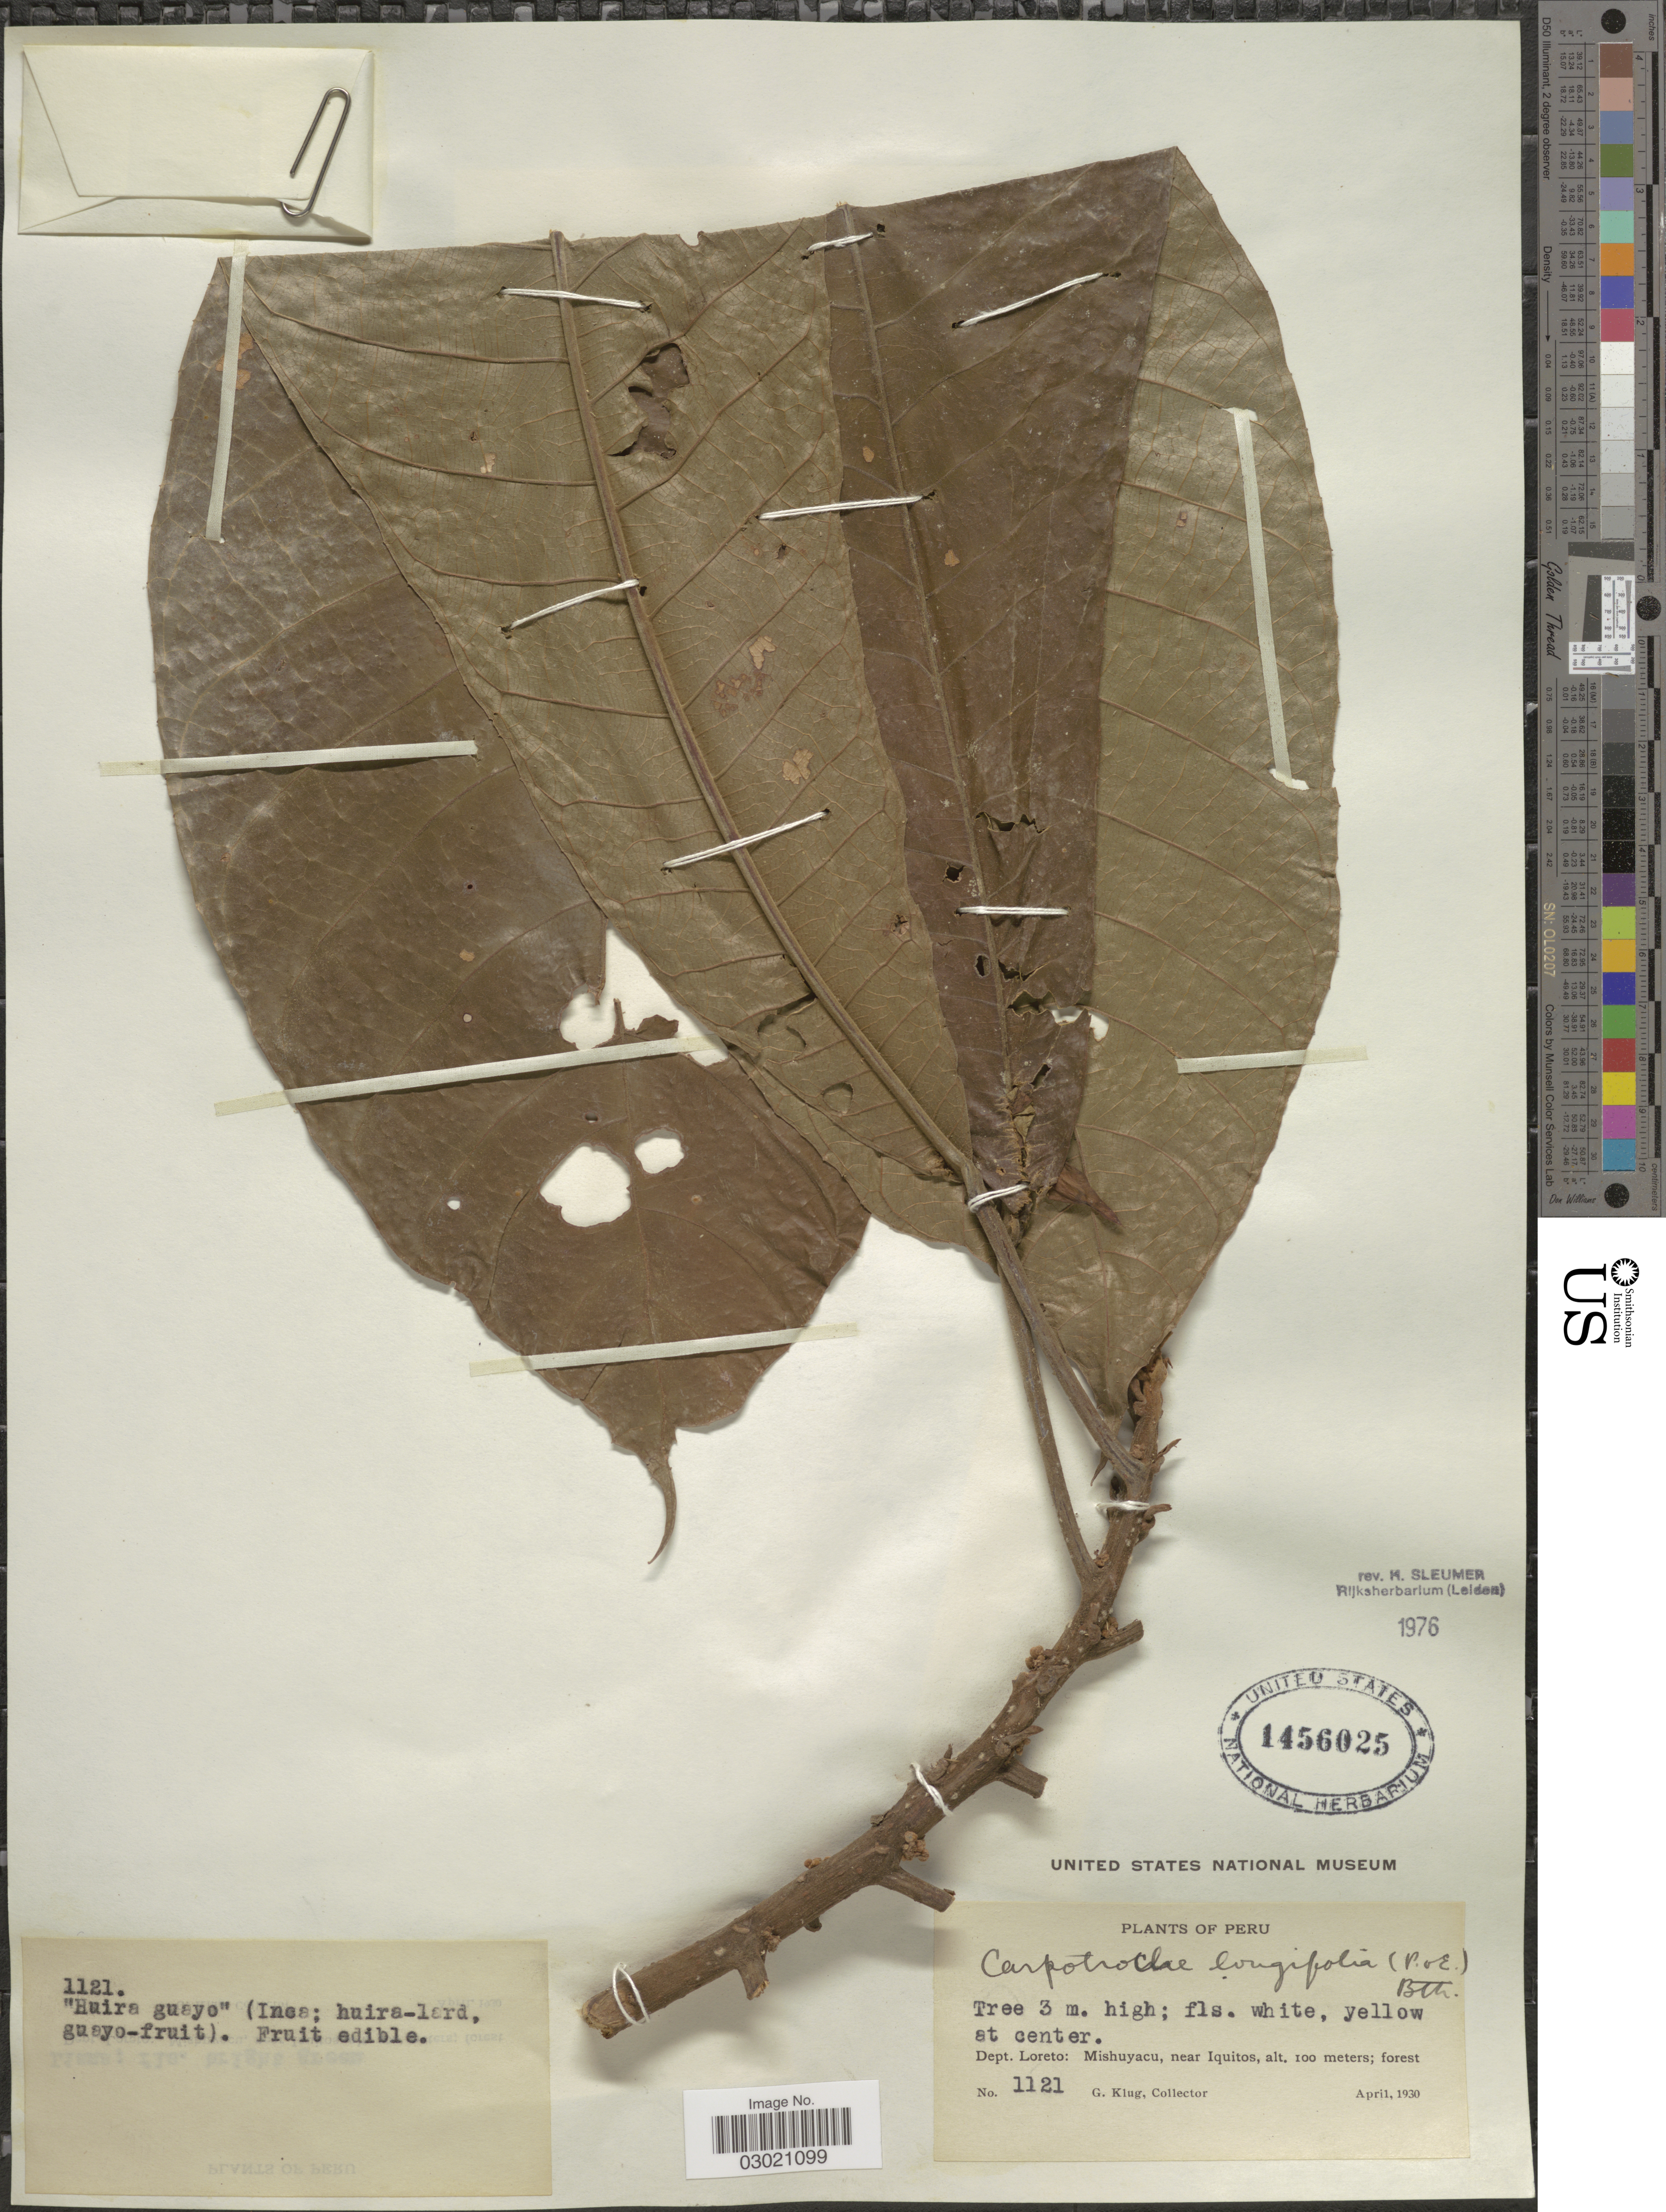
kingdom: Plantae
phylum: Tracheophyta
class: Magnoliopsida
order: Malpighiales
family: Achariaceae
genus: Carpotroche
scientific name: Carpotroche longifolia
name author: (Poepp.) Benth.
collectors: G. Klug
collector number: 1121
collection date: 1930-04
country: Peru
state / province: Loreto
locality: Dept. Loreto: Mishuyacu, near Iquitos.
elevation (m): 100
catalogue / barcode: US 1456025